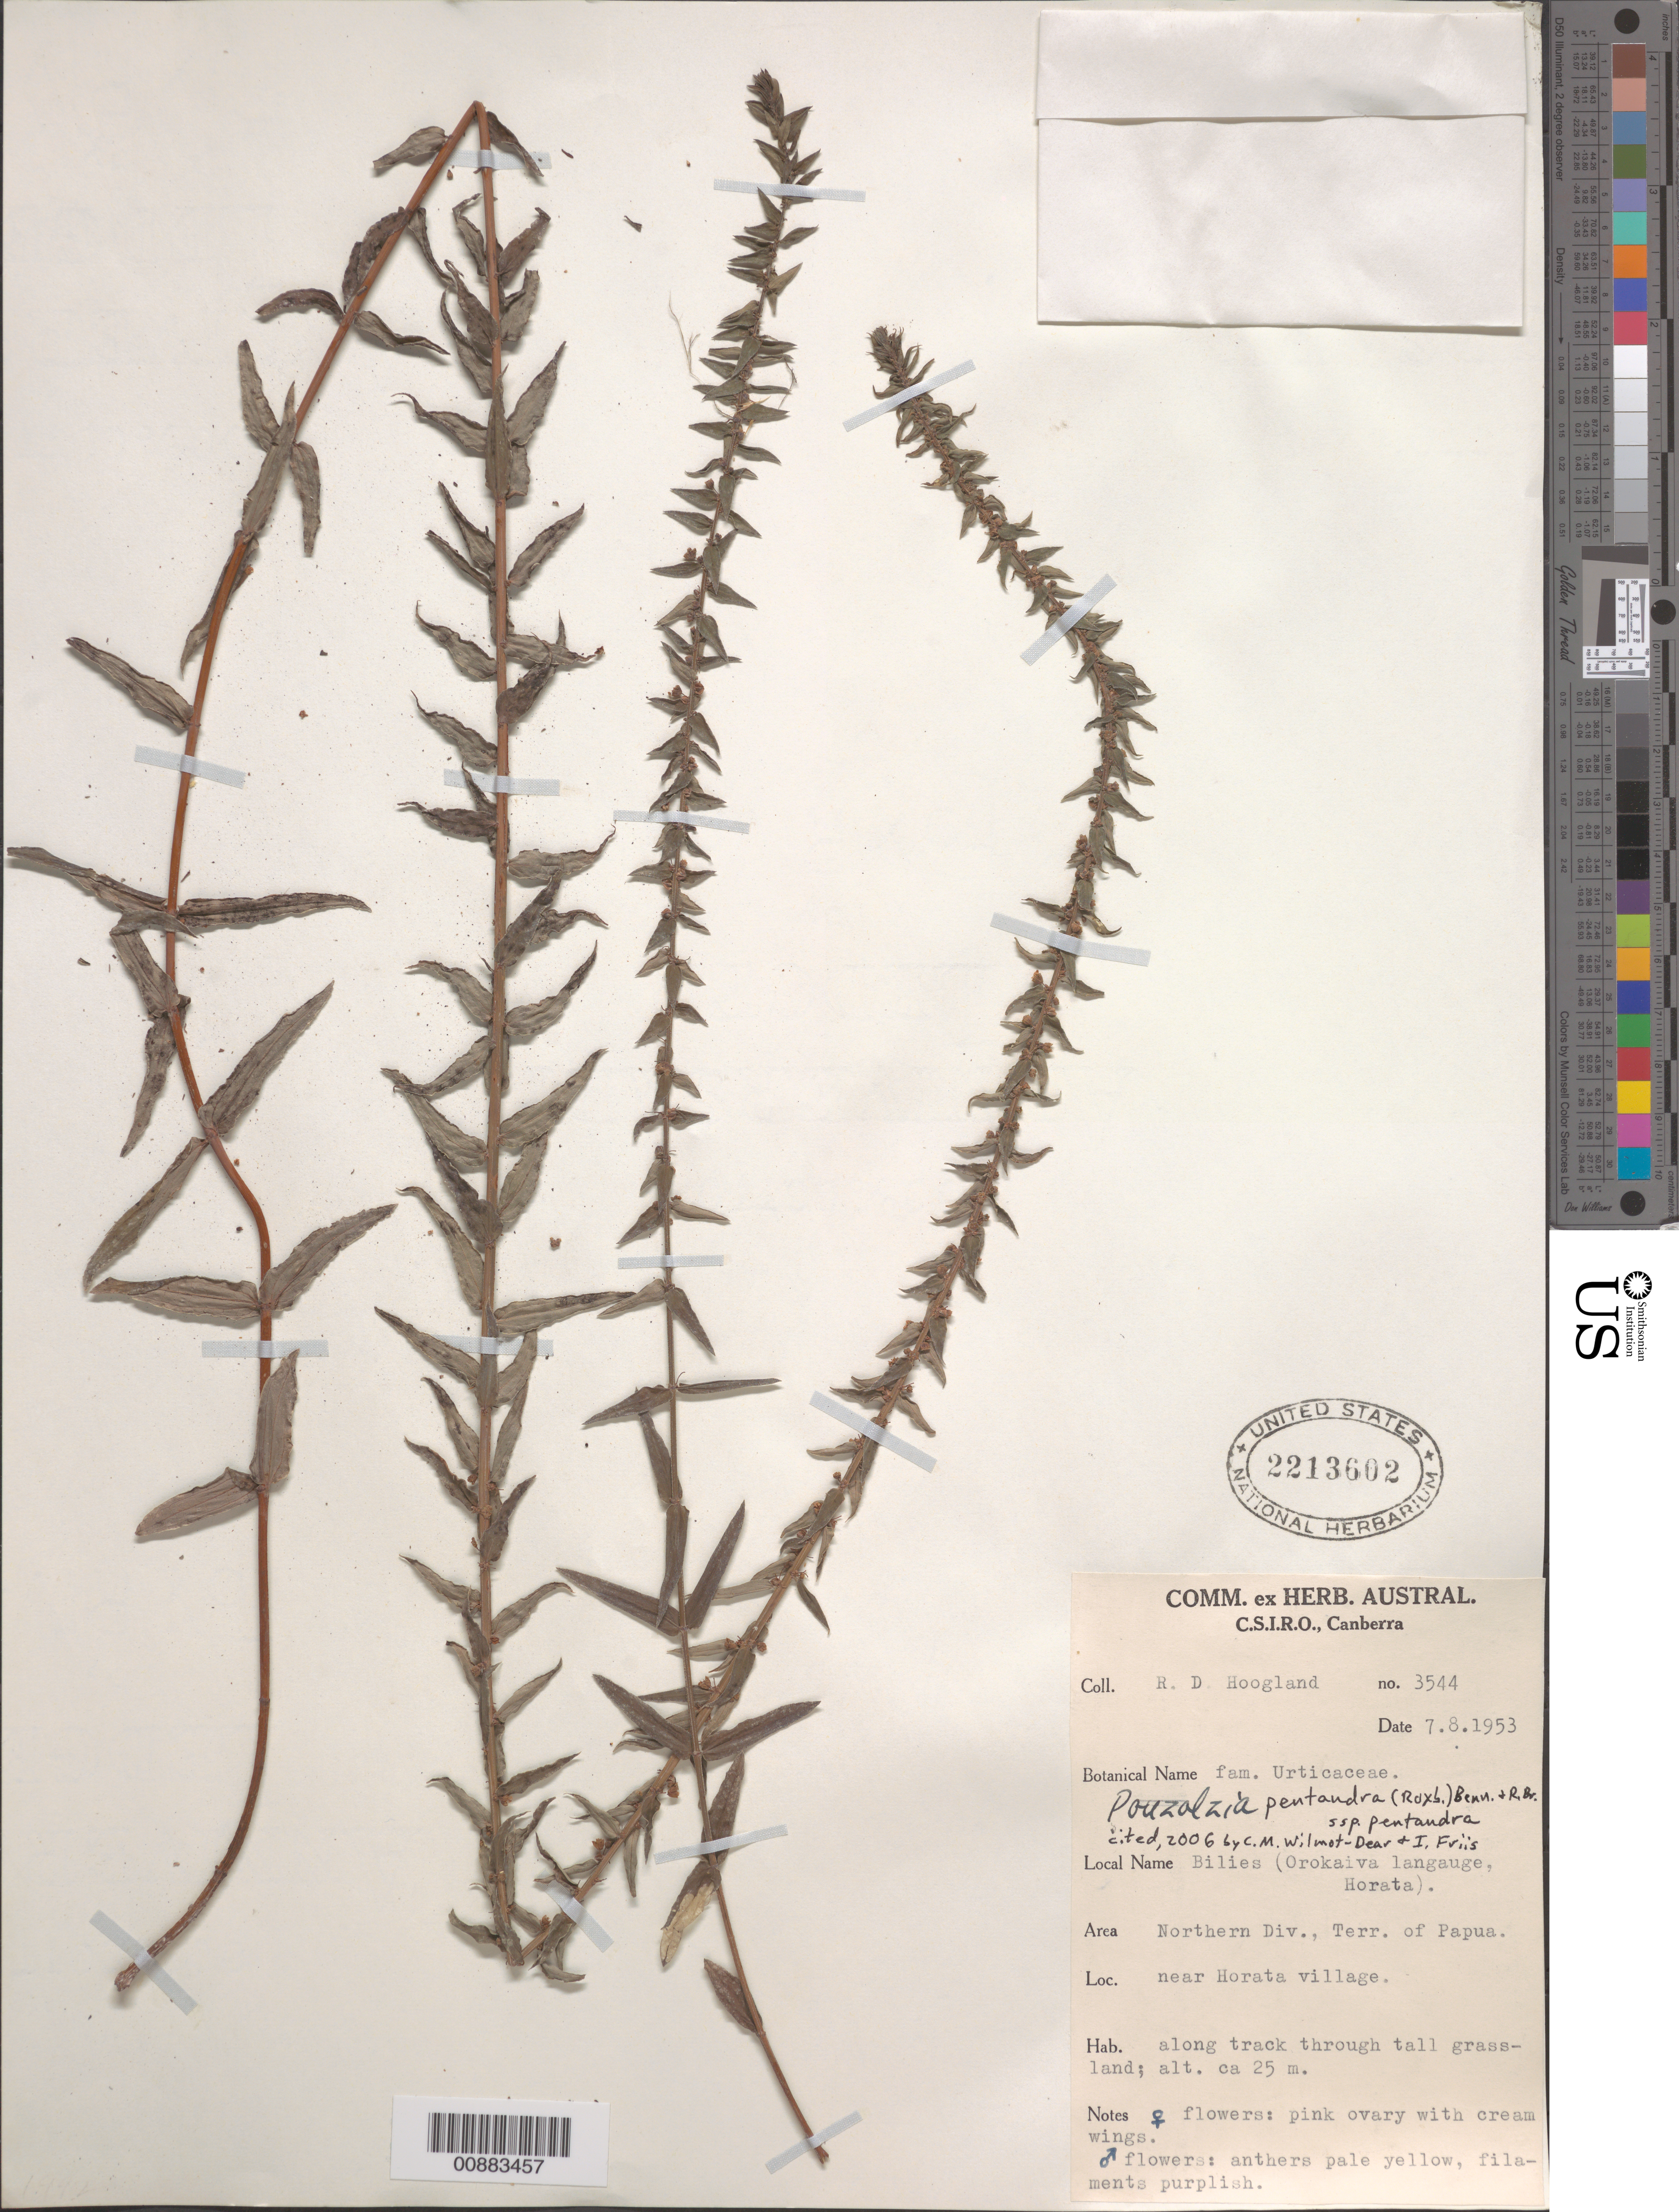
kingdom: Plantae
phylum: Tracheophyta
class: Magnoliopsida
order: Rosales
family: Urticaceae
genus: Gonostegia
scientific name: Gonostegia pentandra var. pentandra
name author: (Roxb.) Miq.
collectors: R. D. Hoogland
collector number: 3544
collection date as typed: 07 Aug 1953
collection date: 1953-08-07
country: Papua New Guinea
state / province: Northern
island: New Guinea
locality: Near Horata village, Northern Division, territory of Papua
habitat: Along track through tall grassland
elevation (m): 25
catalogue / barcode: US 2213602